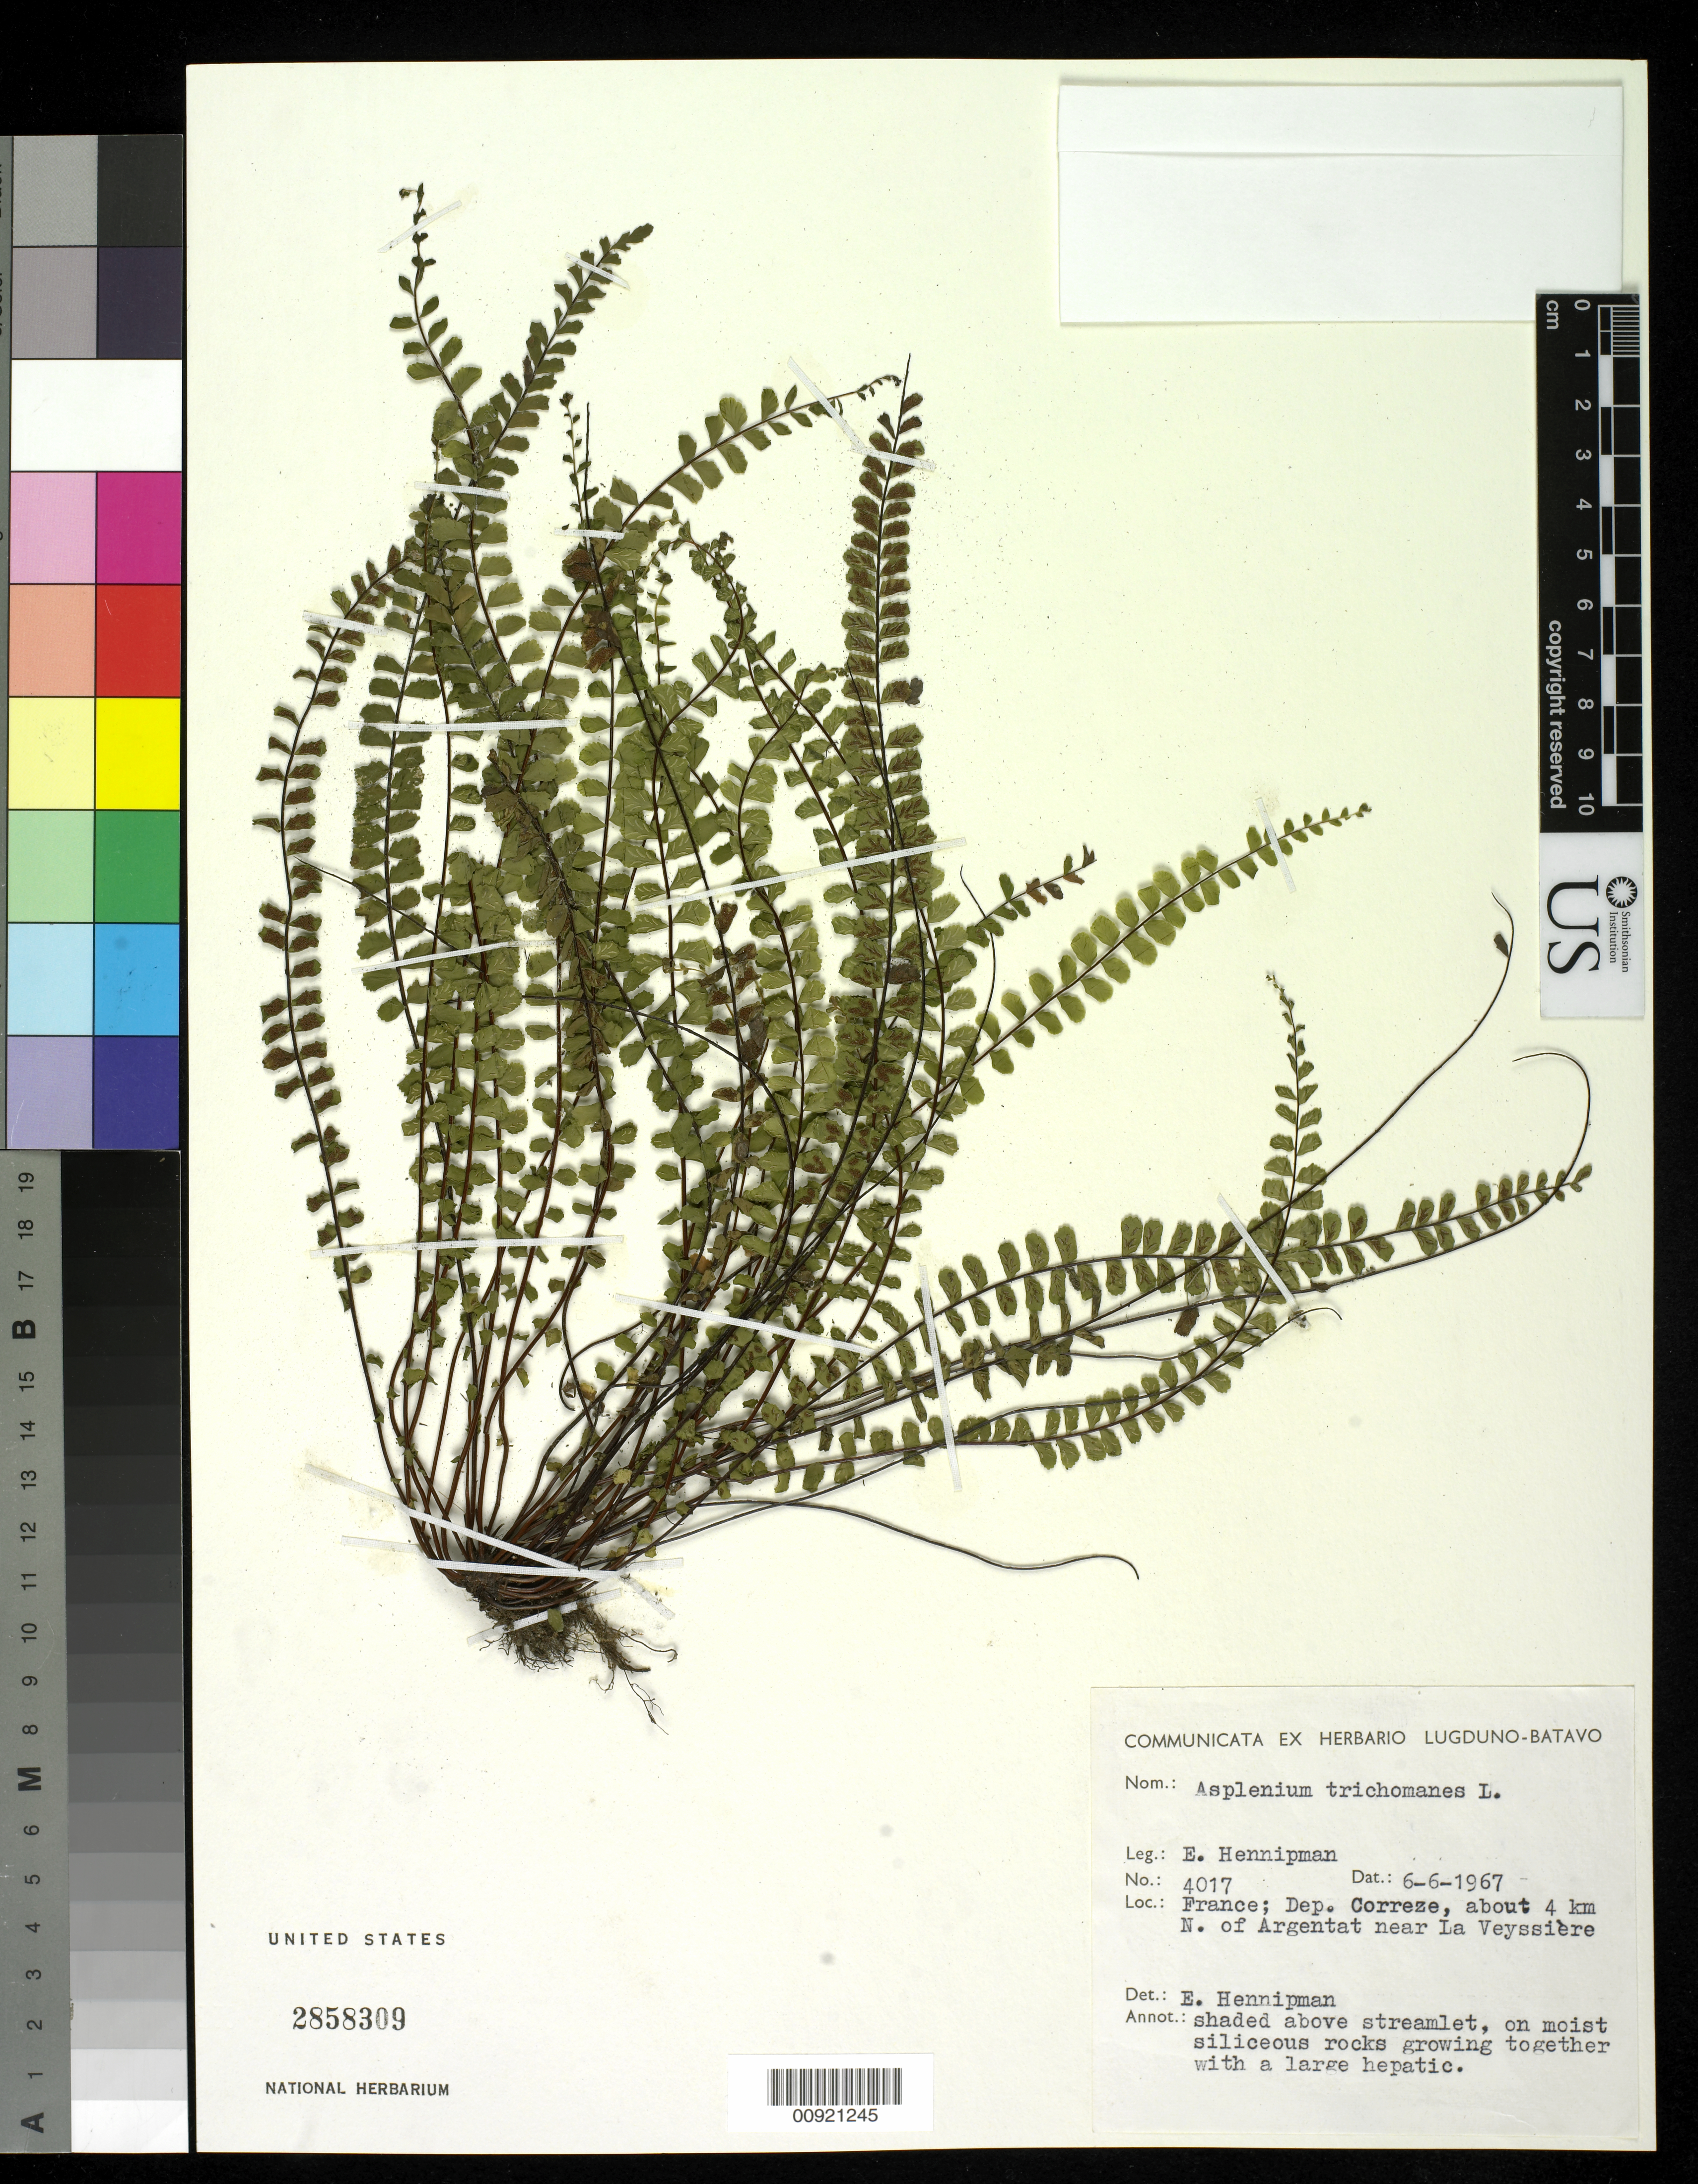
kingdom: Plantae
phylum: Tracheophyta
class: Polypodiopsida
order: Polypodiales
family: Aspleniaceae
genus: Asplenium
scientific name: Asplenium trichomanes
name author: L.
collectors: E. Hennipman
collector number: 4017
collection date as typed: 06 Jul 1967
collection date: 1967-07-06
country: France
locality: Dep. Correze, o4km North f Argentat near La Veyssiere.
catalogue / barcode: US 2858309